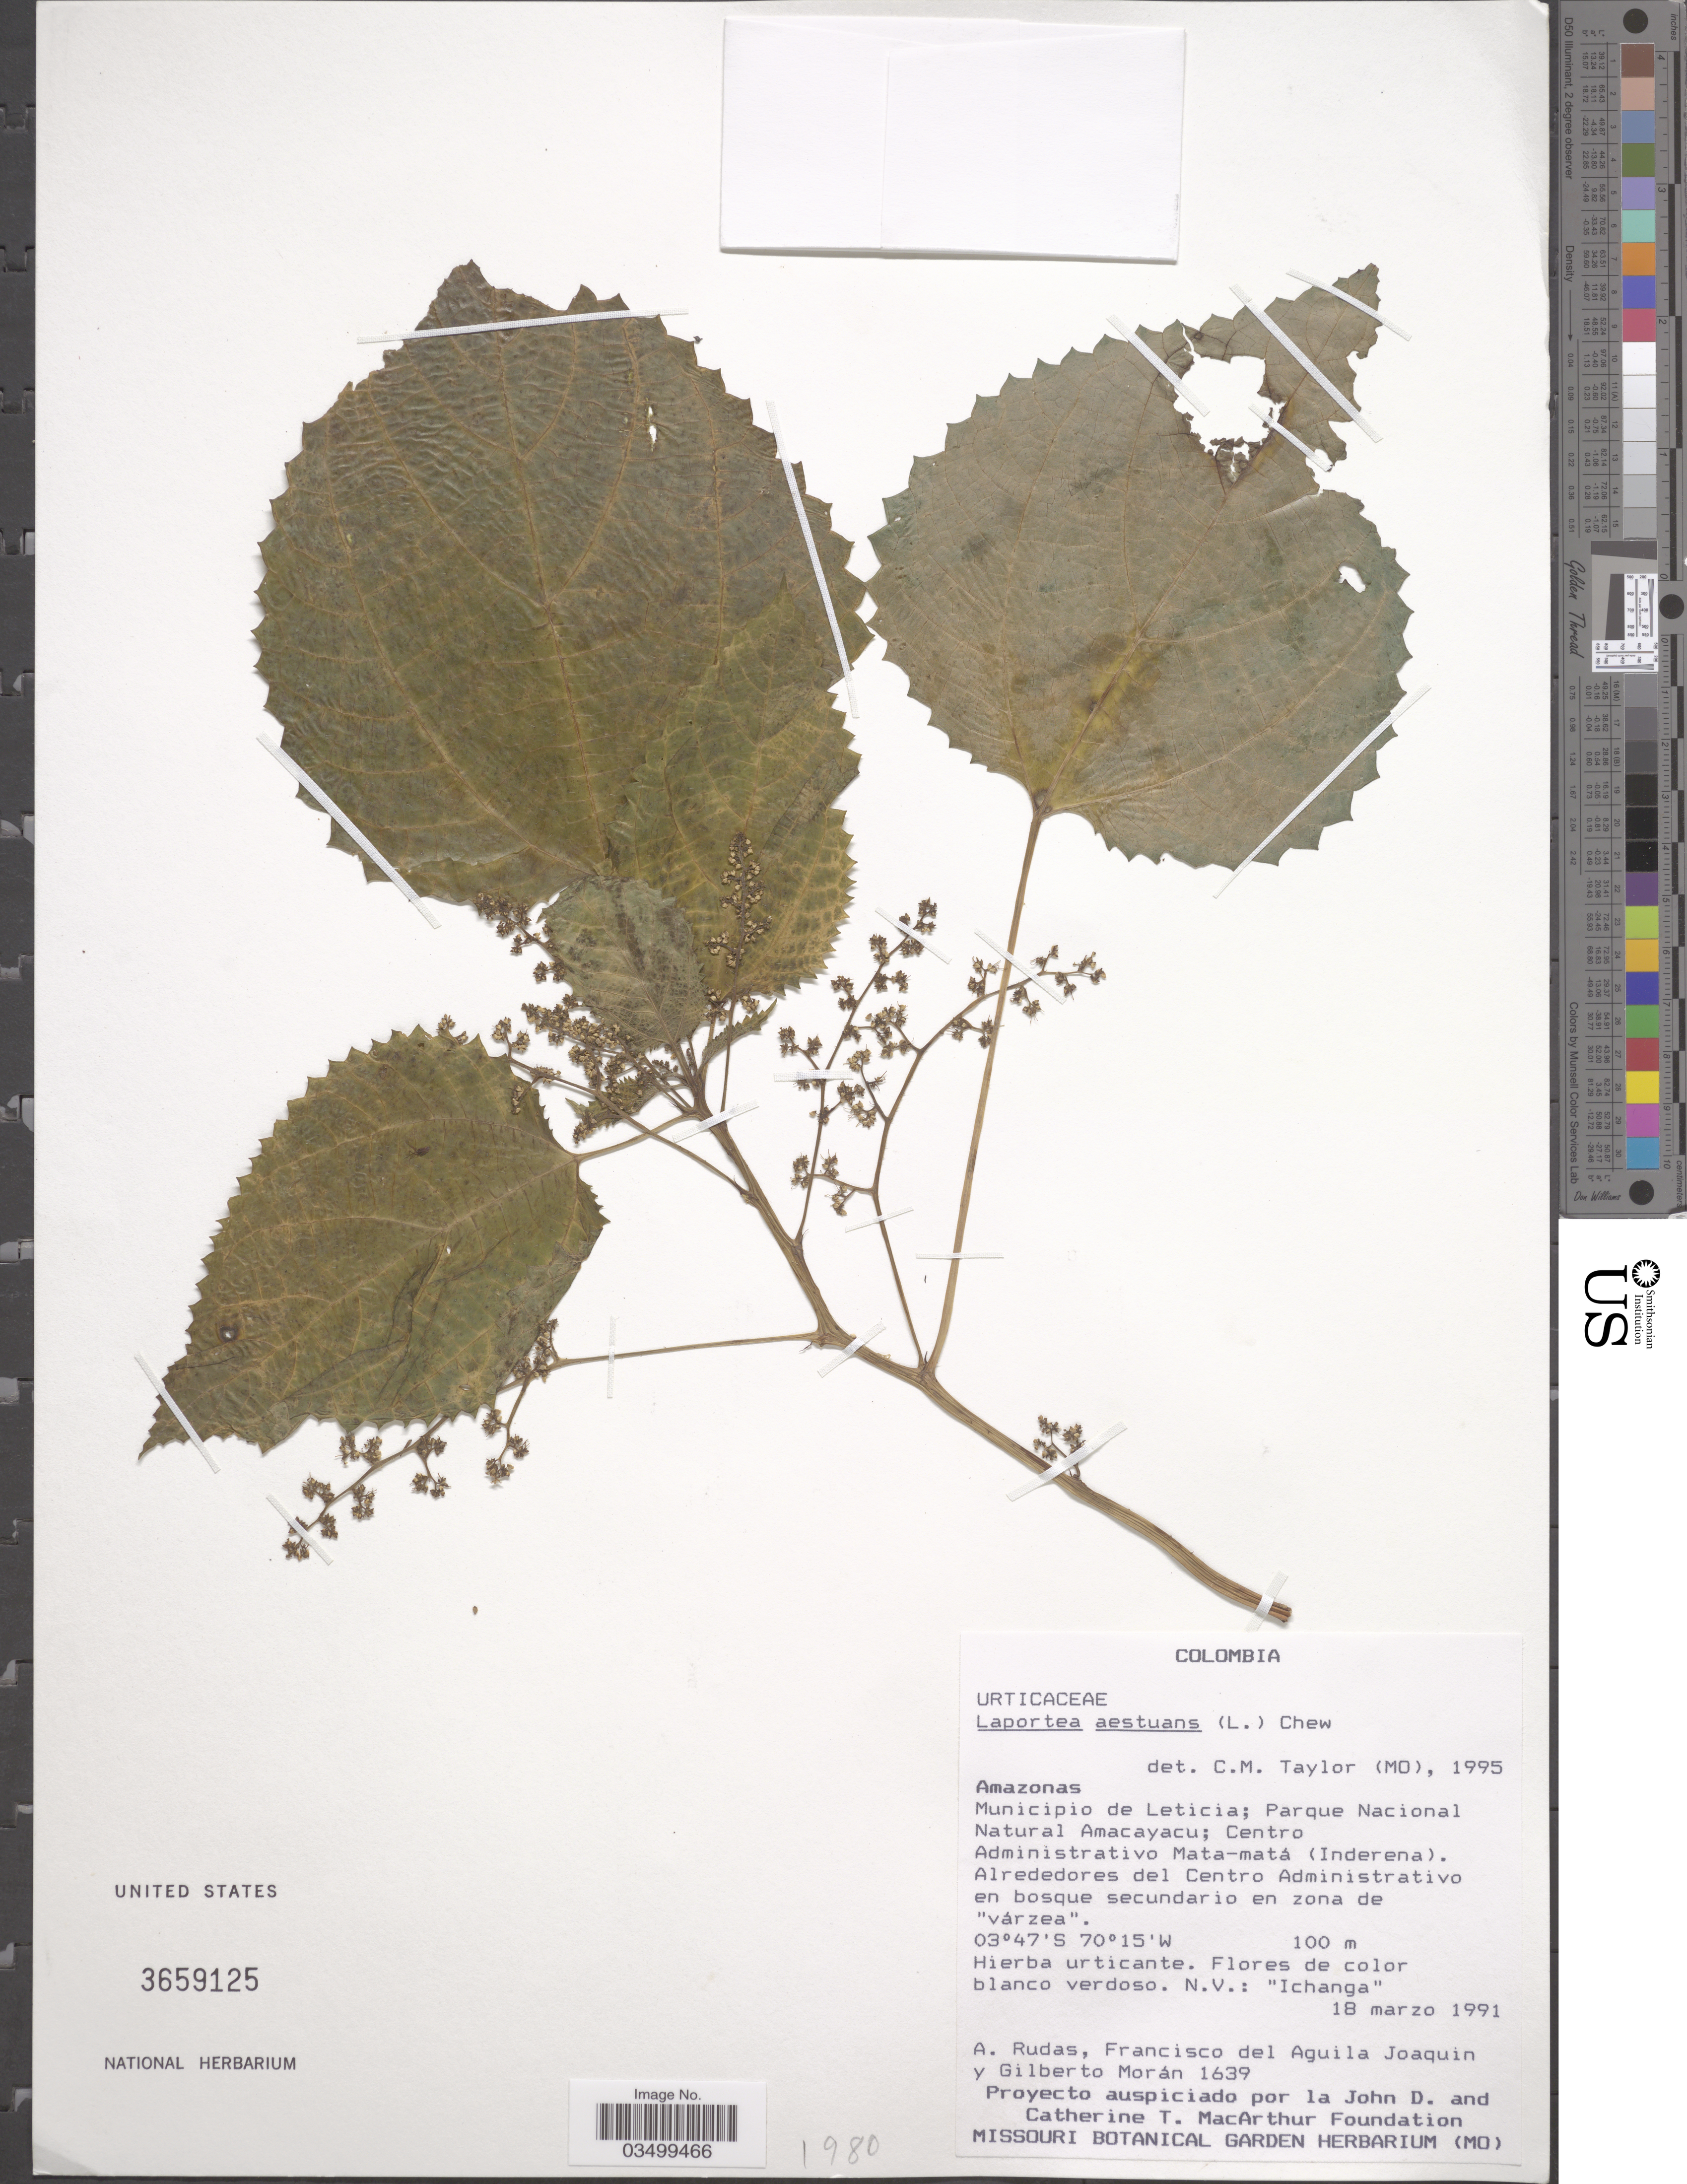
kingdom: Plantae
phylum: Tracheophyta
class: Magnoliopsida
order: Rosales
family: Urticaceae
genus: Laportea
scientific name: Laportea aestuans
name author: (L.) Chew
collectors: A. Rudas, F. de Aguila Joaquin & G. Moran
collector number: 1639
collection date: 1991-03-18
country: Colombia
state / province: Amazônas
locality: Municipio de Leticia; Parque Nacional Natural Amacayacu; Centro Administrativo Mata-matá (Inderena). Alrededores del Centro Administrativo.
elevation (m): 100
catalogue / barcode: US 3659125